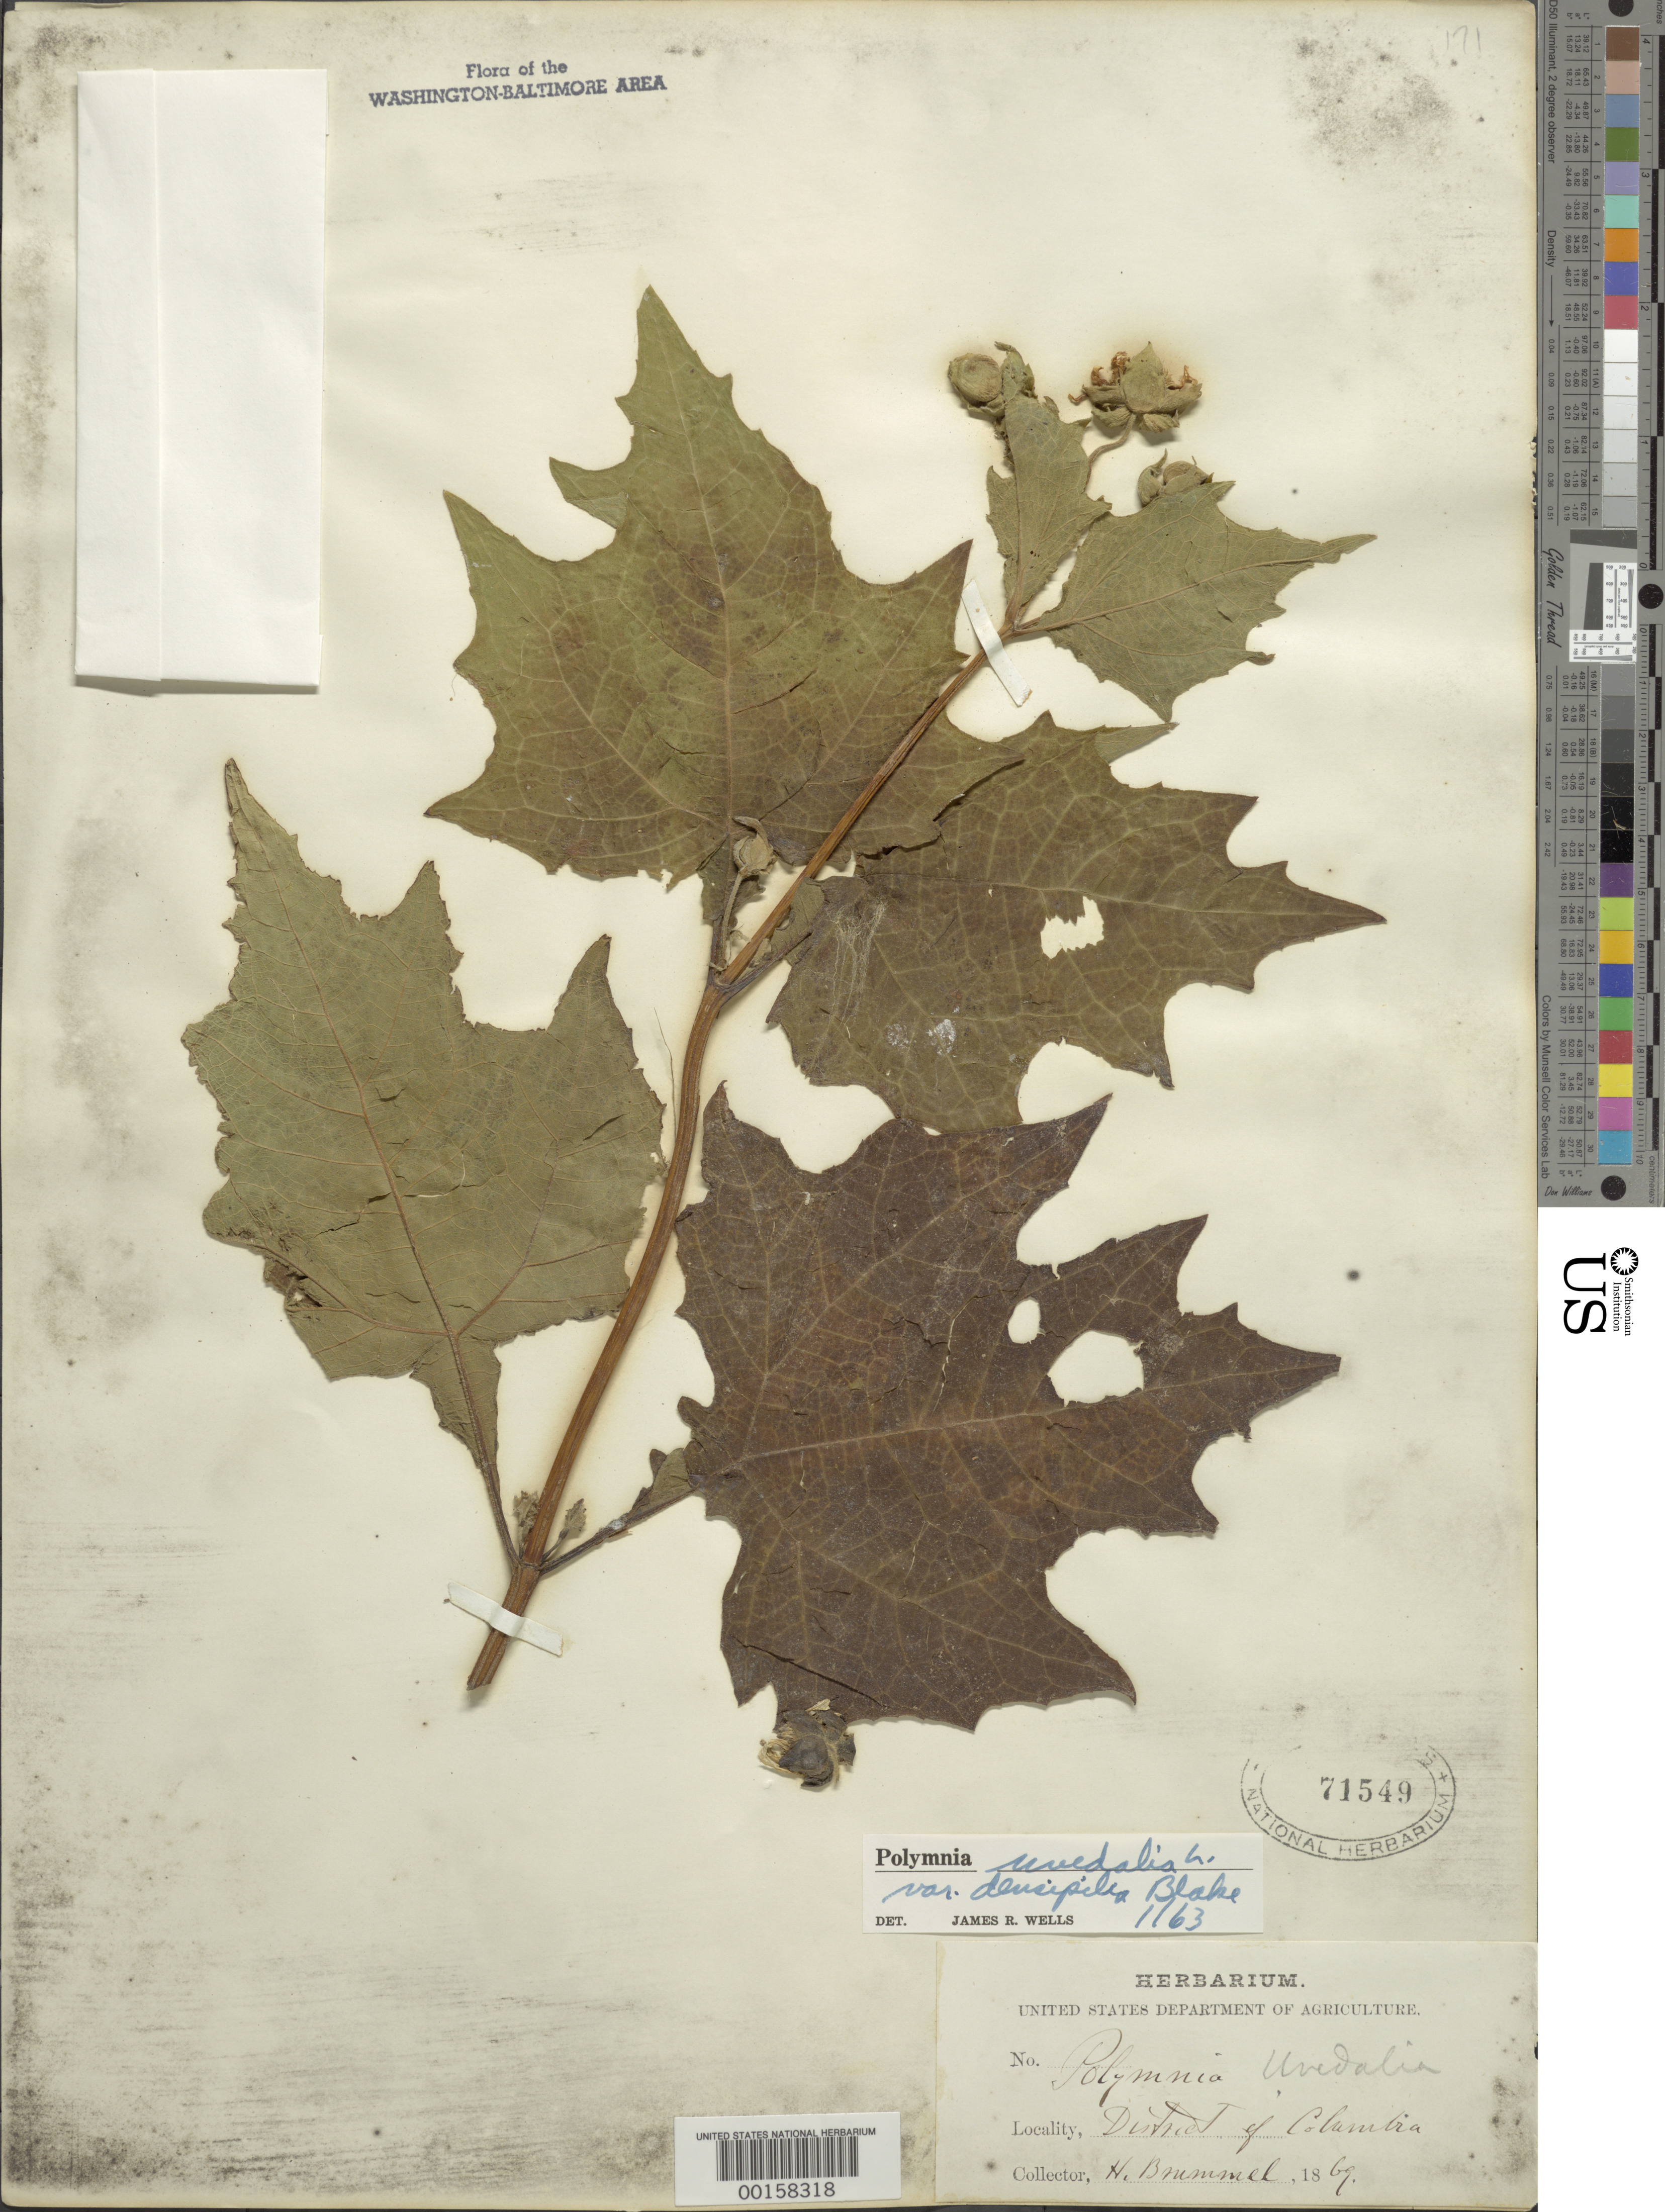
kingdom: Plantae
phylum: Tracheophyta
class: Magnoliopsida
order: Asterales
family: Asteraceae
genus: Smallanthus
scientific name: Smallanthus uvedalia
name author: (L.) Mack. ex Mack.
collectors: H. Brummel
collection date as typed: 1869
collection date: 1869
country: United States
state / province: District of Columbia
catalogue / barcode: US 71549